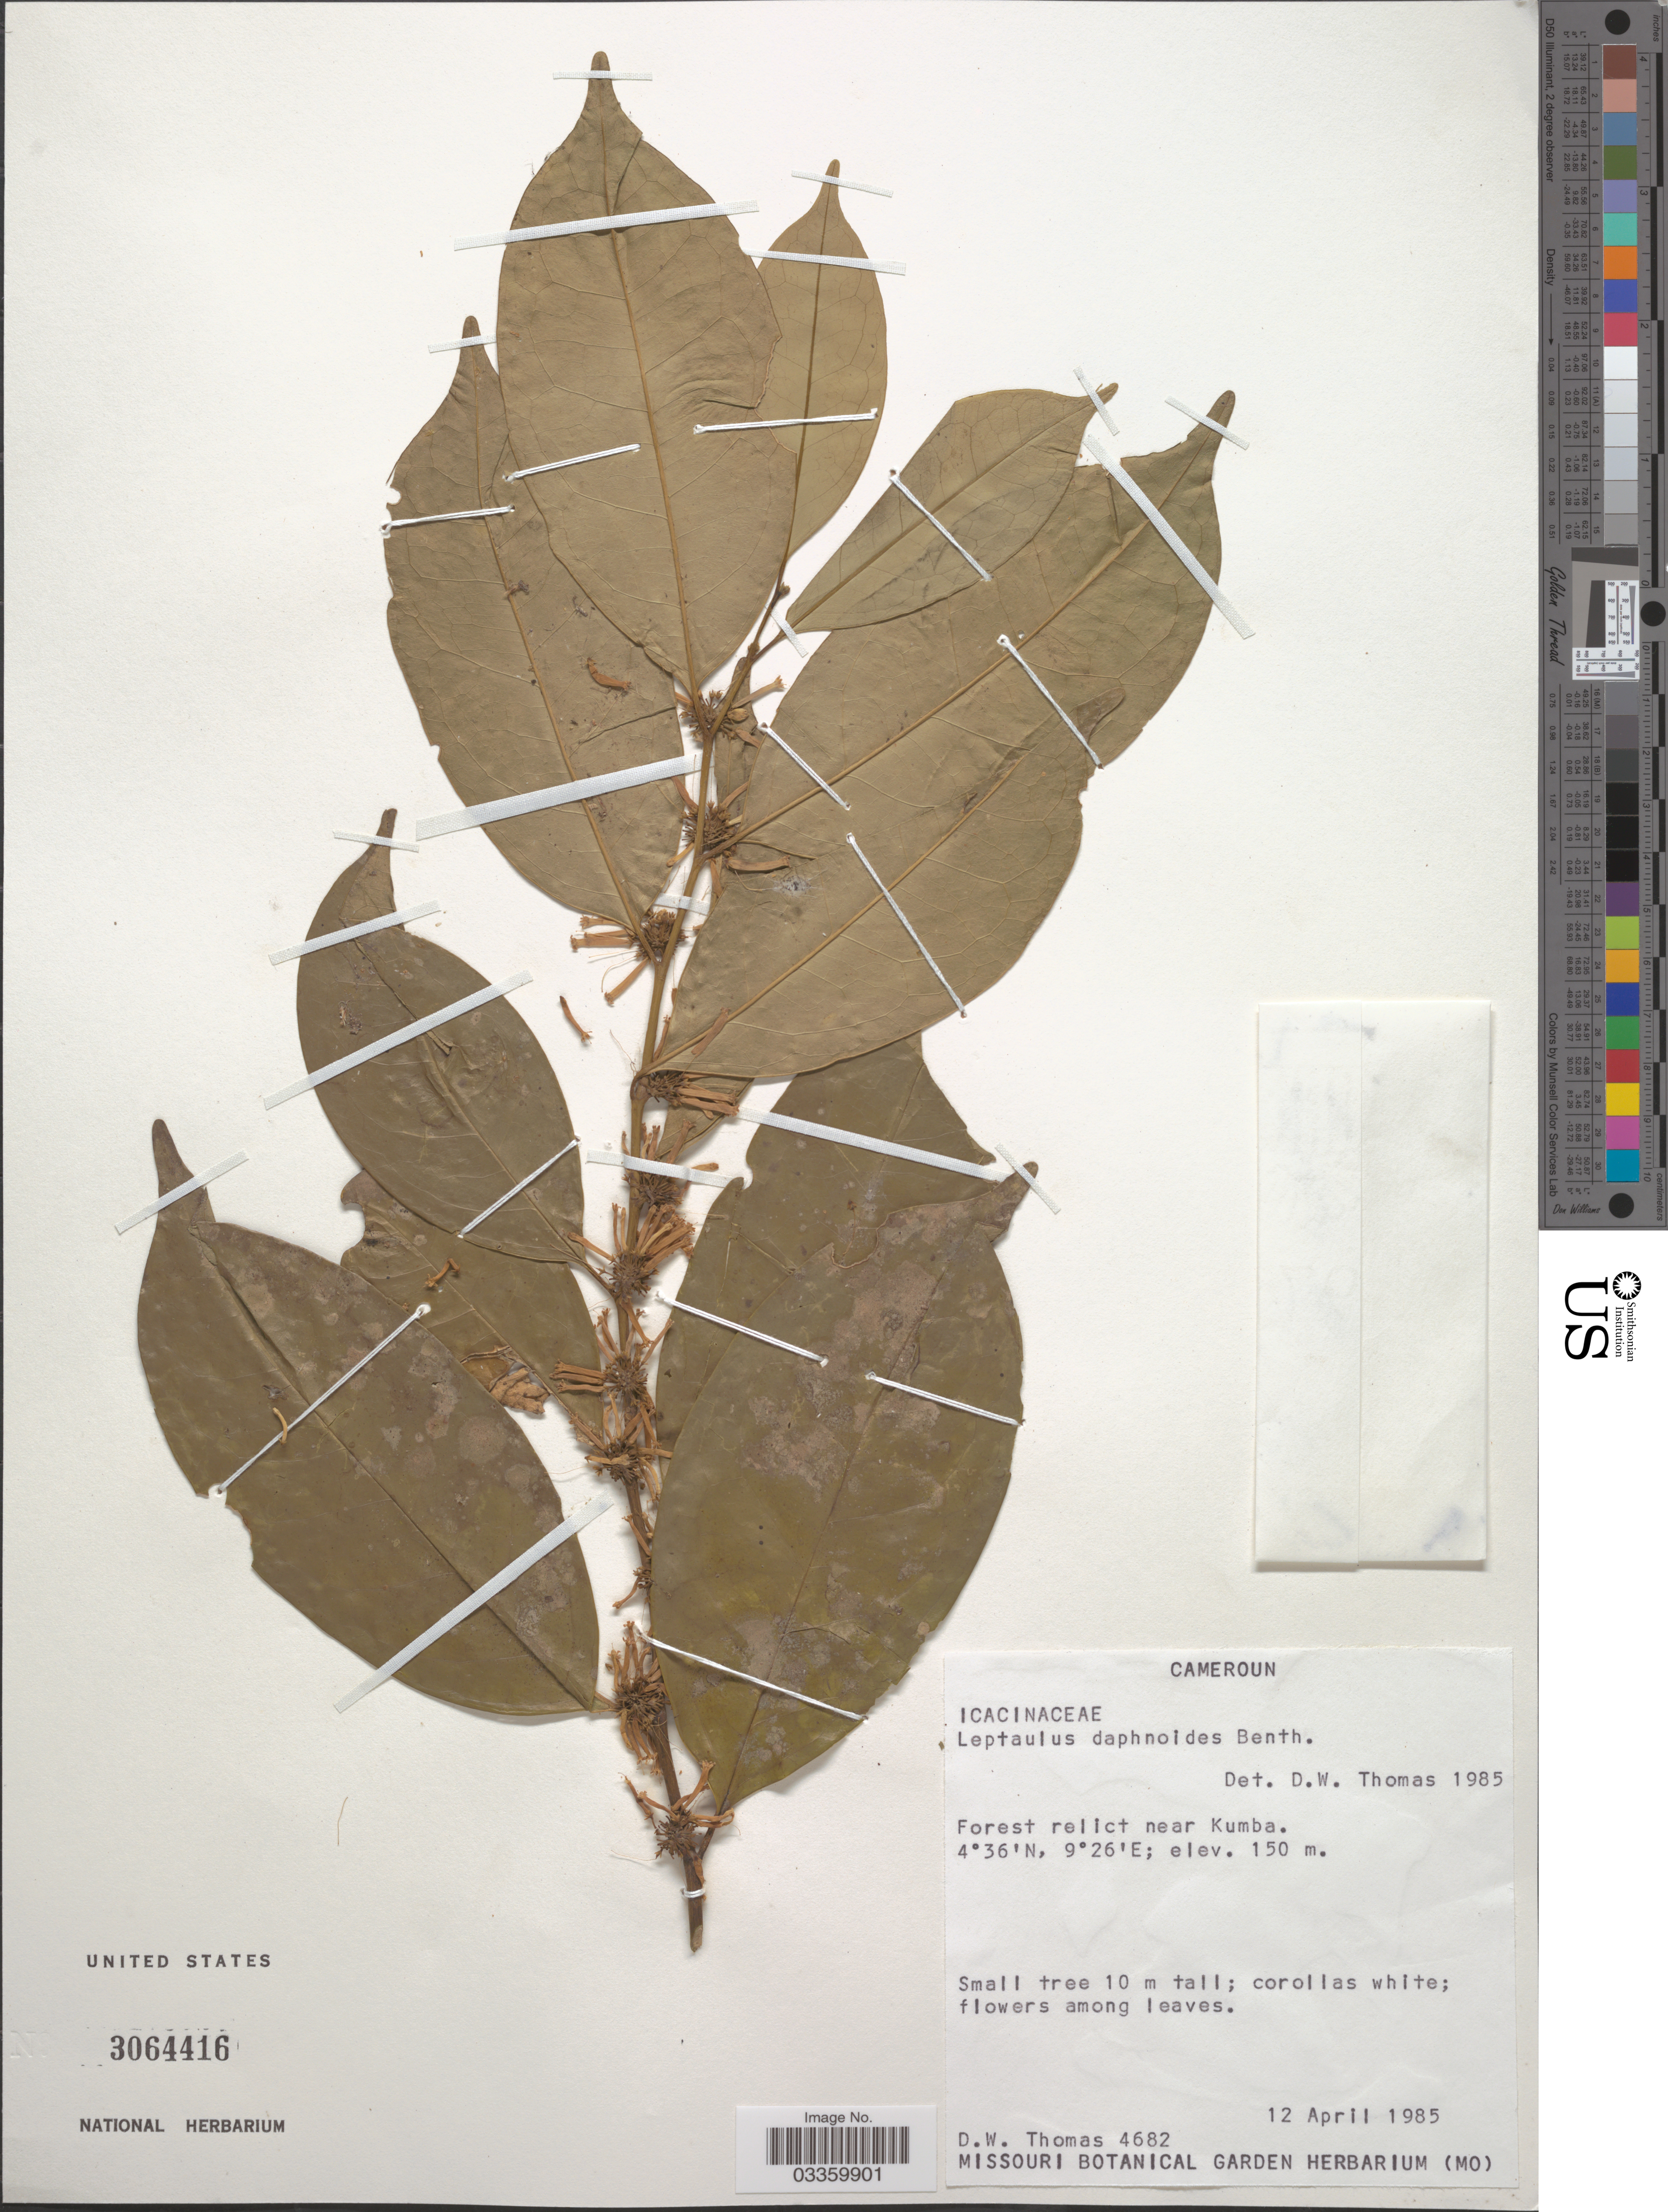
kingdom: Plantae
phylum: Tracheophyta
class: Magnoliopsida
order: Cardiopteridales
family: Cardiopteridaceae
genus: Leptaulus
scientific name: Leptaulus daphnoides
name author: Benth.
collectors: D. W. Thomas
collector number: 4682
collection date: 1985-04-12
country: Cameroon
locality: Forest relict near Kumba.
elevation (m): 150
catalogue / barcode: US 3064416